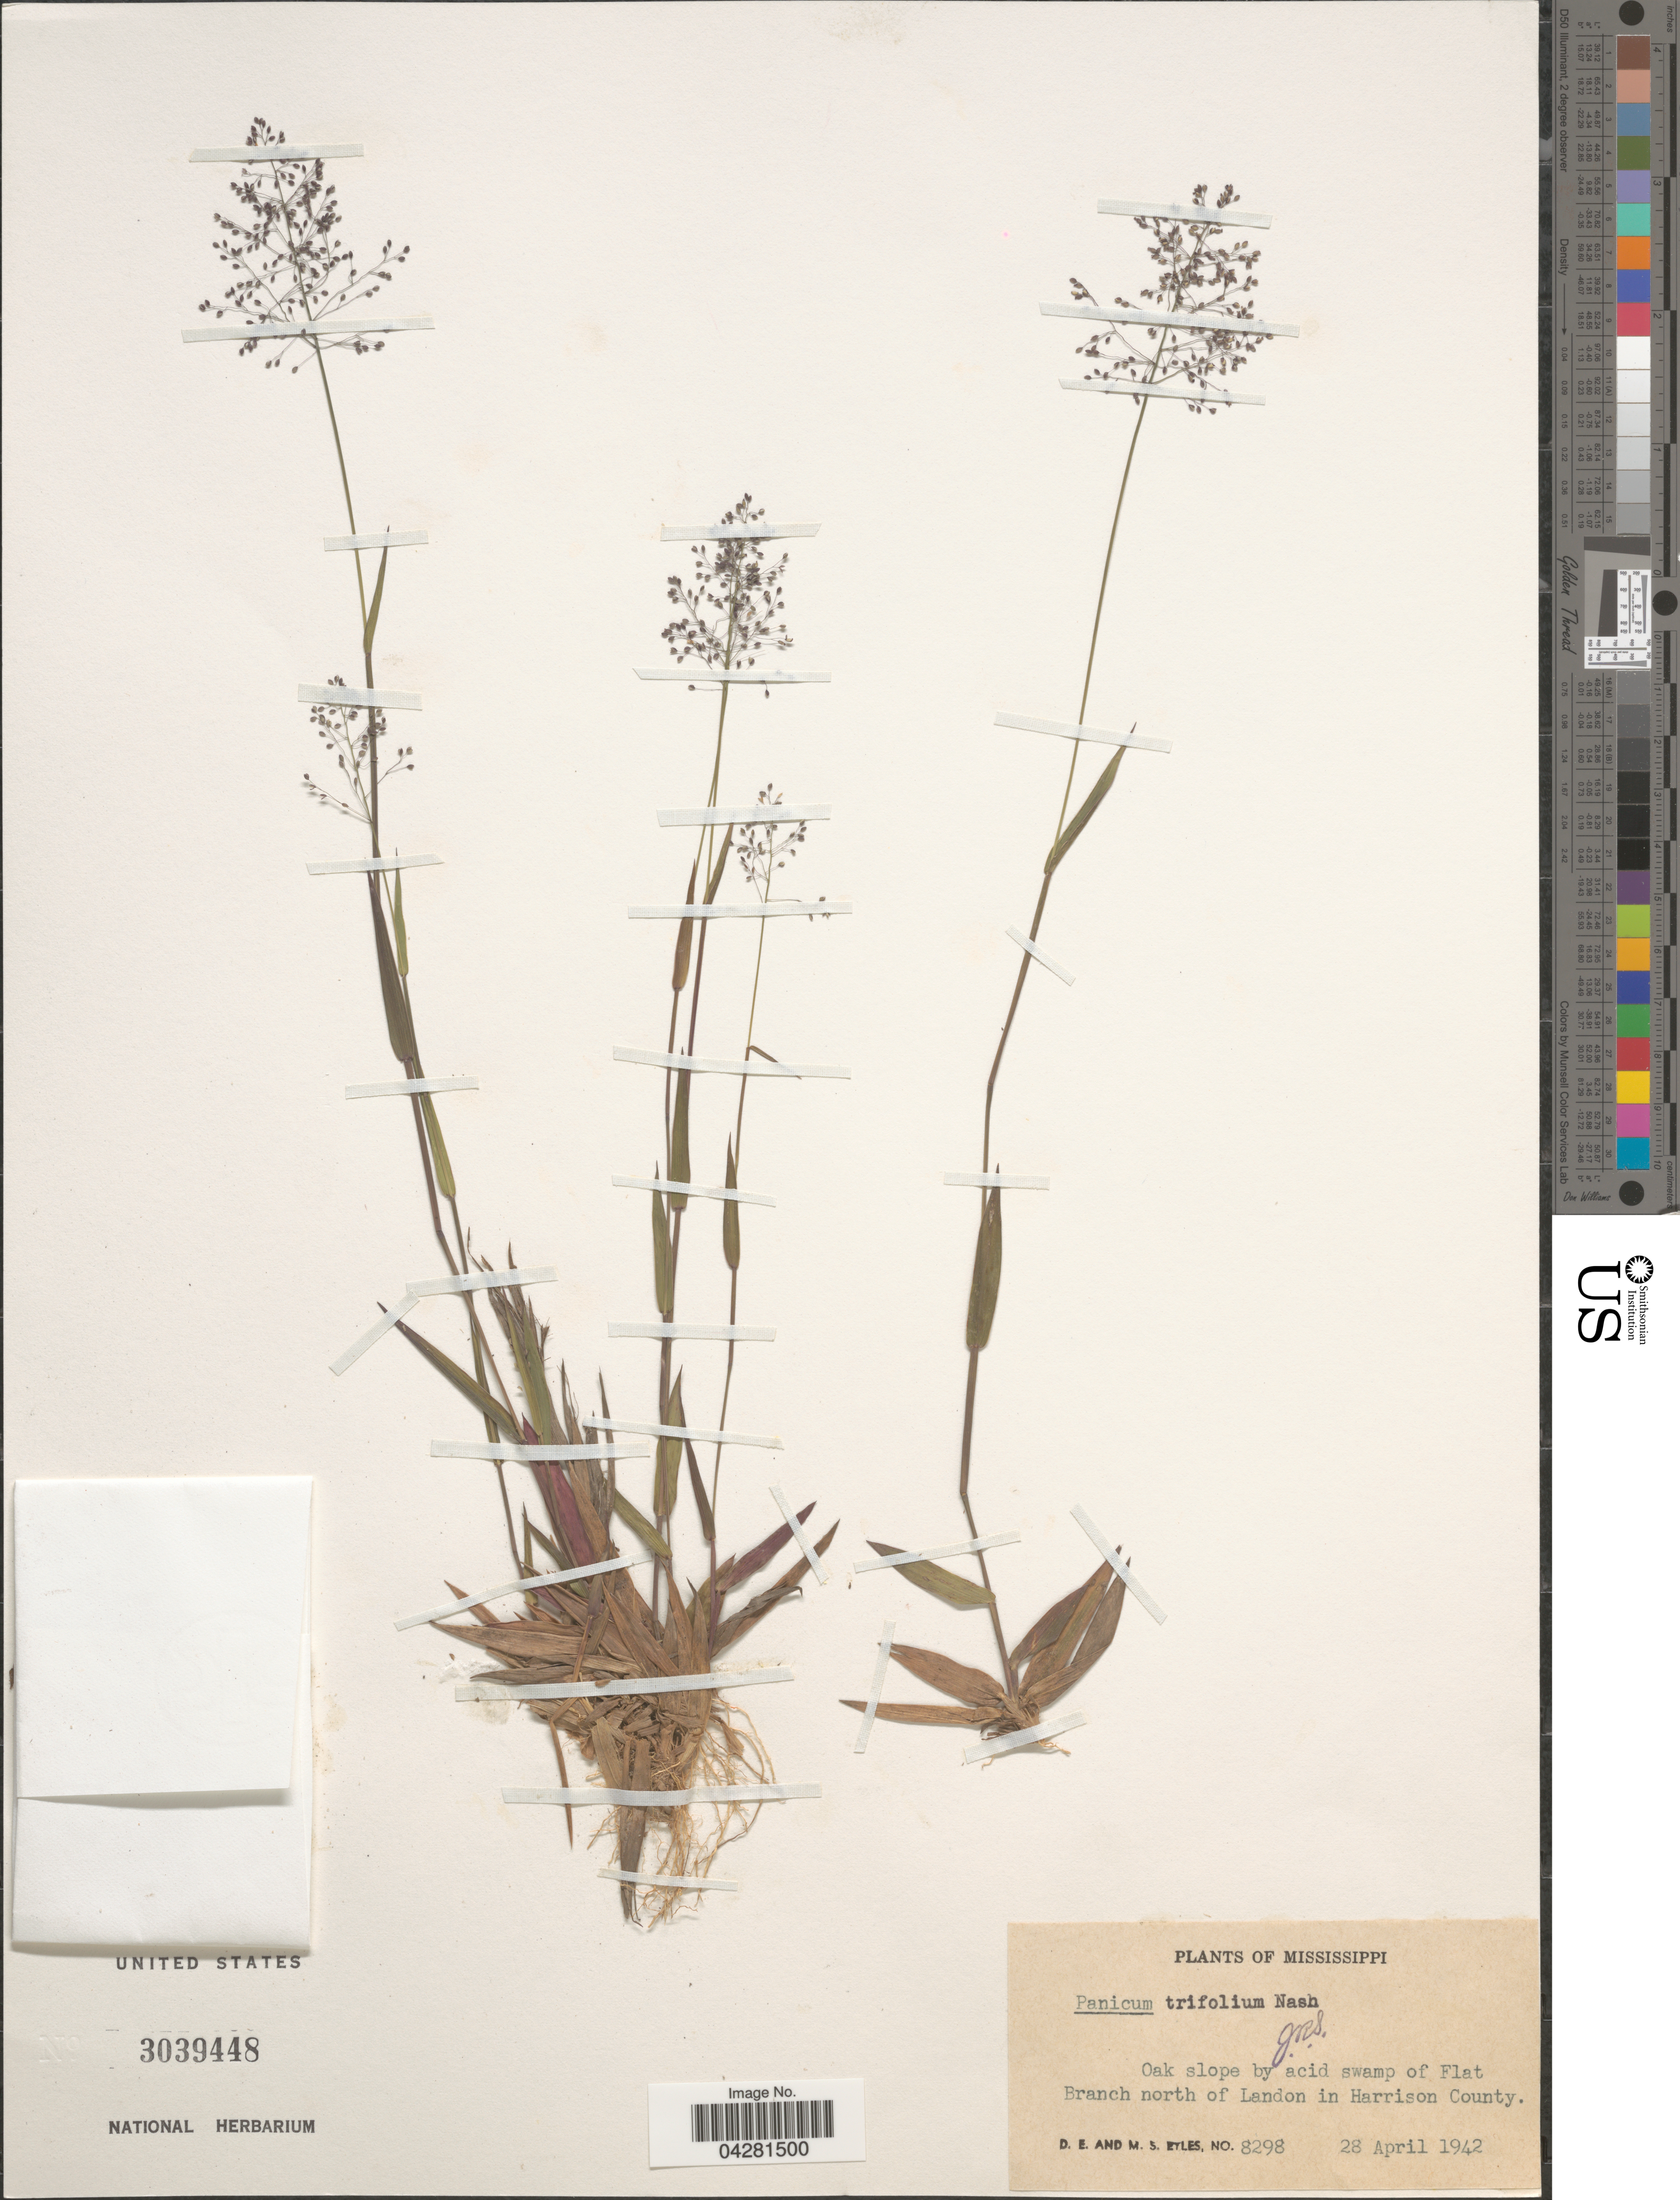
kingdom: Plantae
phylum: Tracheophyta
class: Liliopsida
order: Poales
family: Poaceae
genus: Dichanthelium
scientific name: Dichanthelium dichotomum var. unciphyllum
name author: (Trin.) Davidse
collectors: D. Eyles & M. Eyles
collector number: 8298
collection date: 1942-04-28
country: United States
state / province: Mississippi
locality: Oak slope by acid swamp of Flat Branch north of Landon in Harrison County.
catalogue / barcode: US 3039448